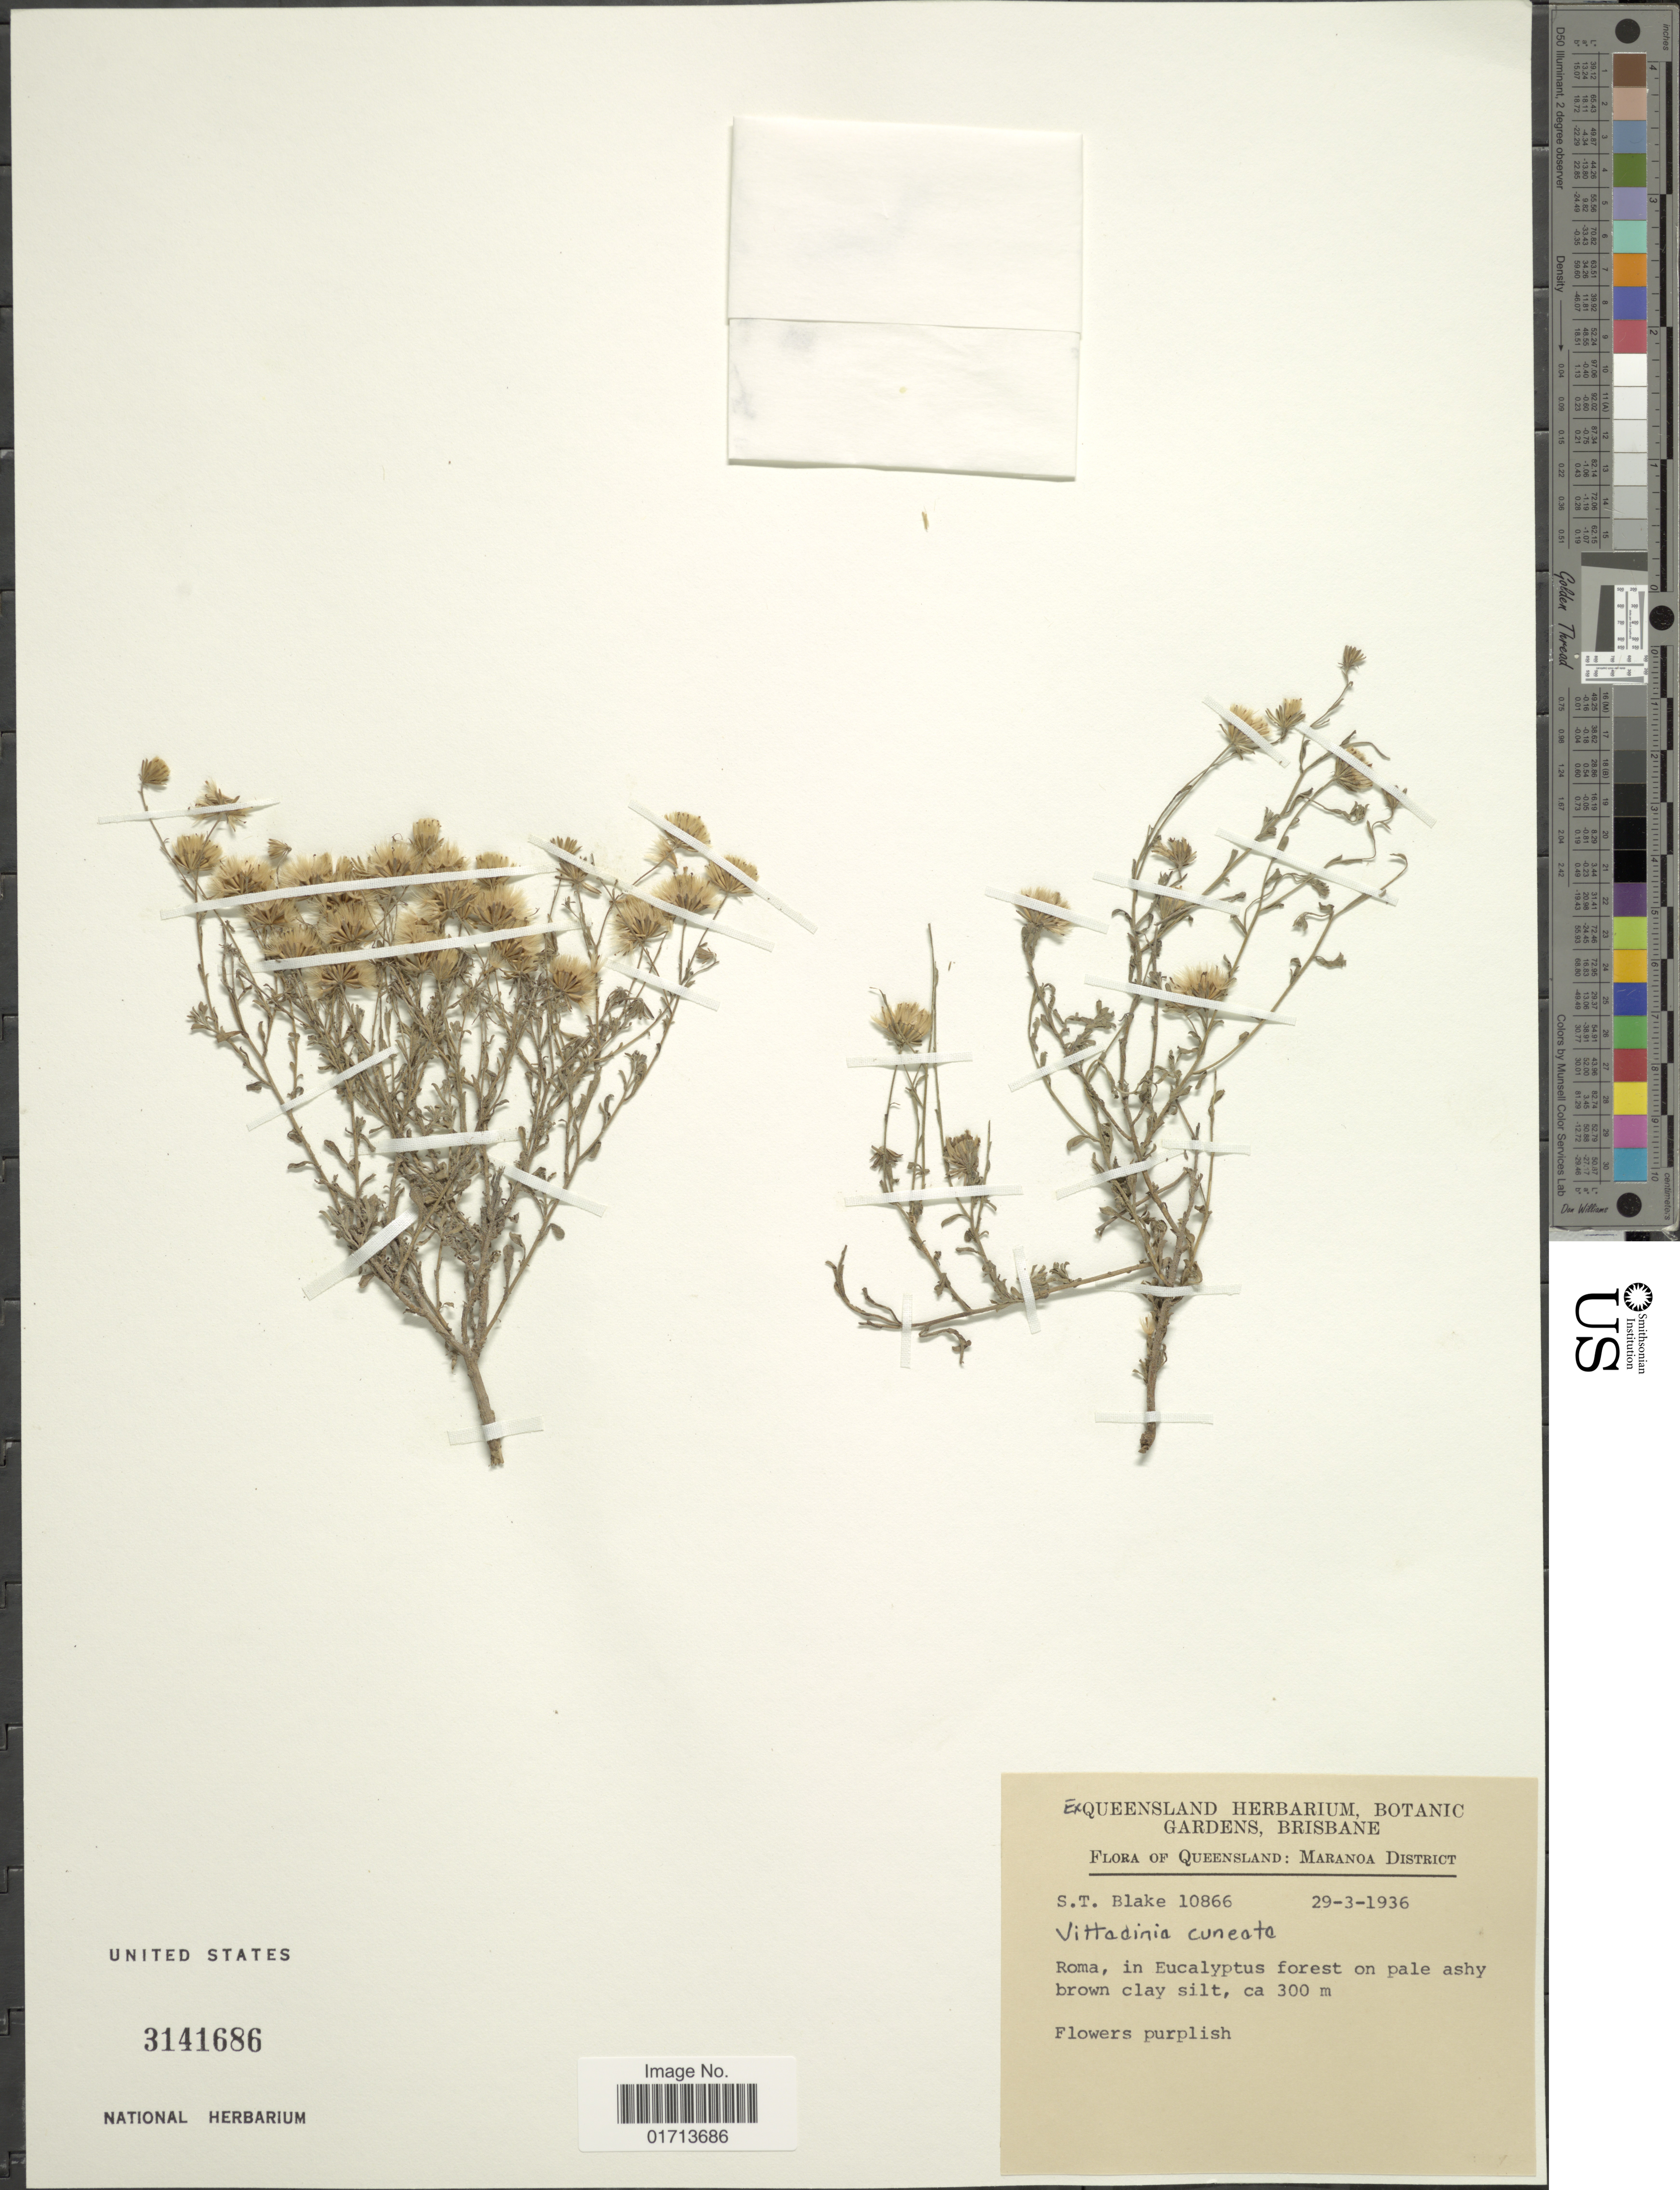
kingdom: Plantae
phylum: Tracheophyta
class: Magnoliopsida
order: Asterales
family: Asteraceae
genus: Vittadinia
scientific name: Vittadinia cuneata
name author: DC.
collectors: S. T. Blake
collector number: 10866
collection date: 1936-03-29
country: Australia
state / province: Queensland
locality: Maranoa District, Roma, in Eucalyptus forest on pale ashy brown clay silt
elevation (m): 300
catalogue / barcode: US 3141686